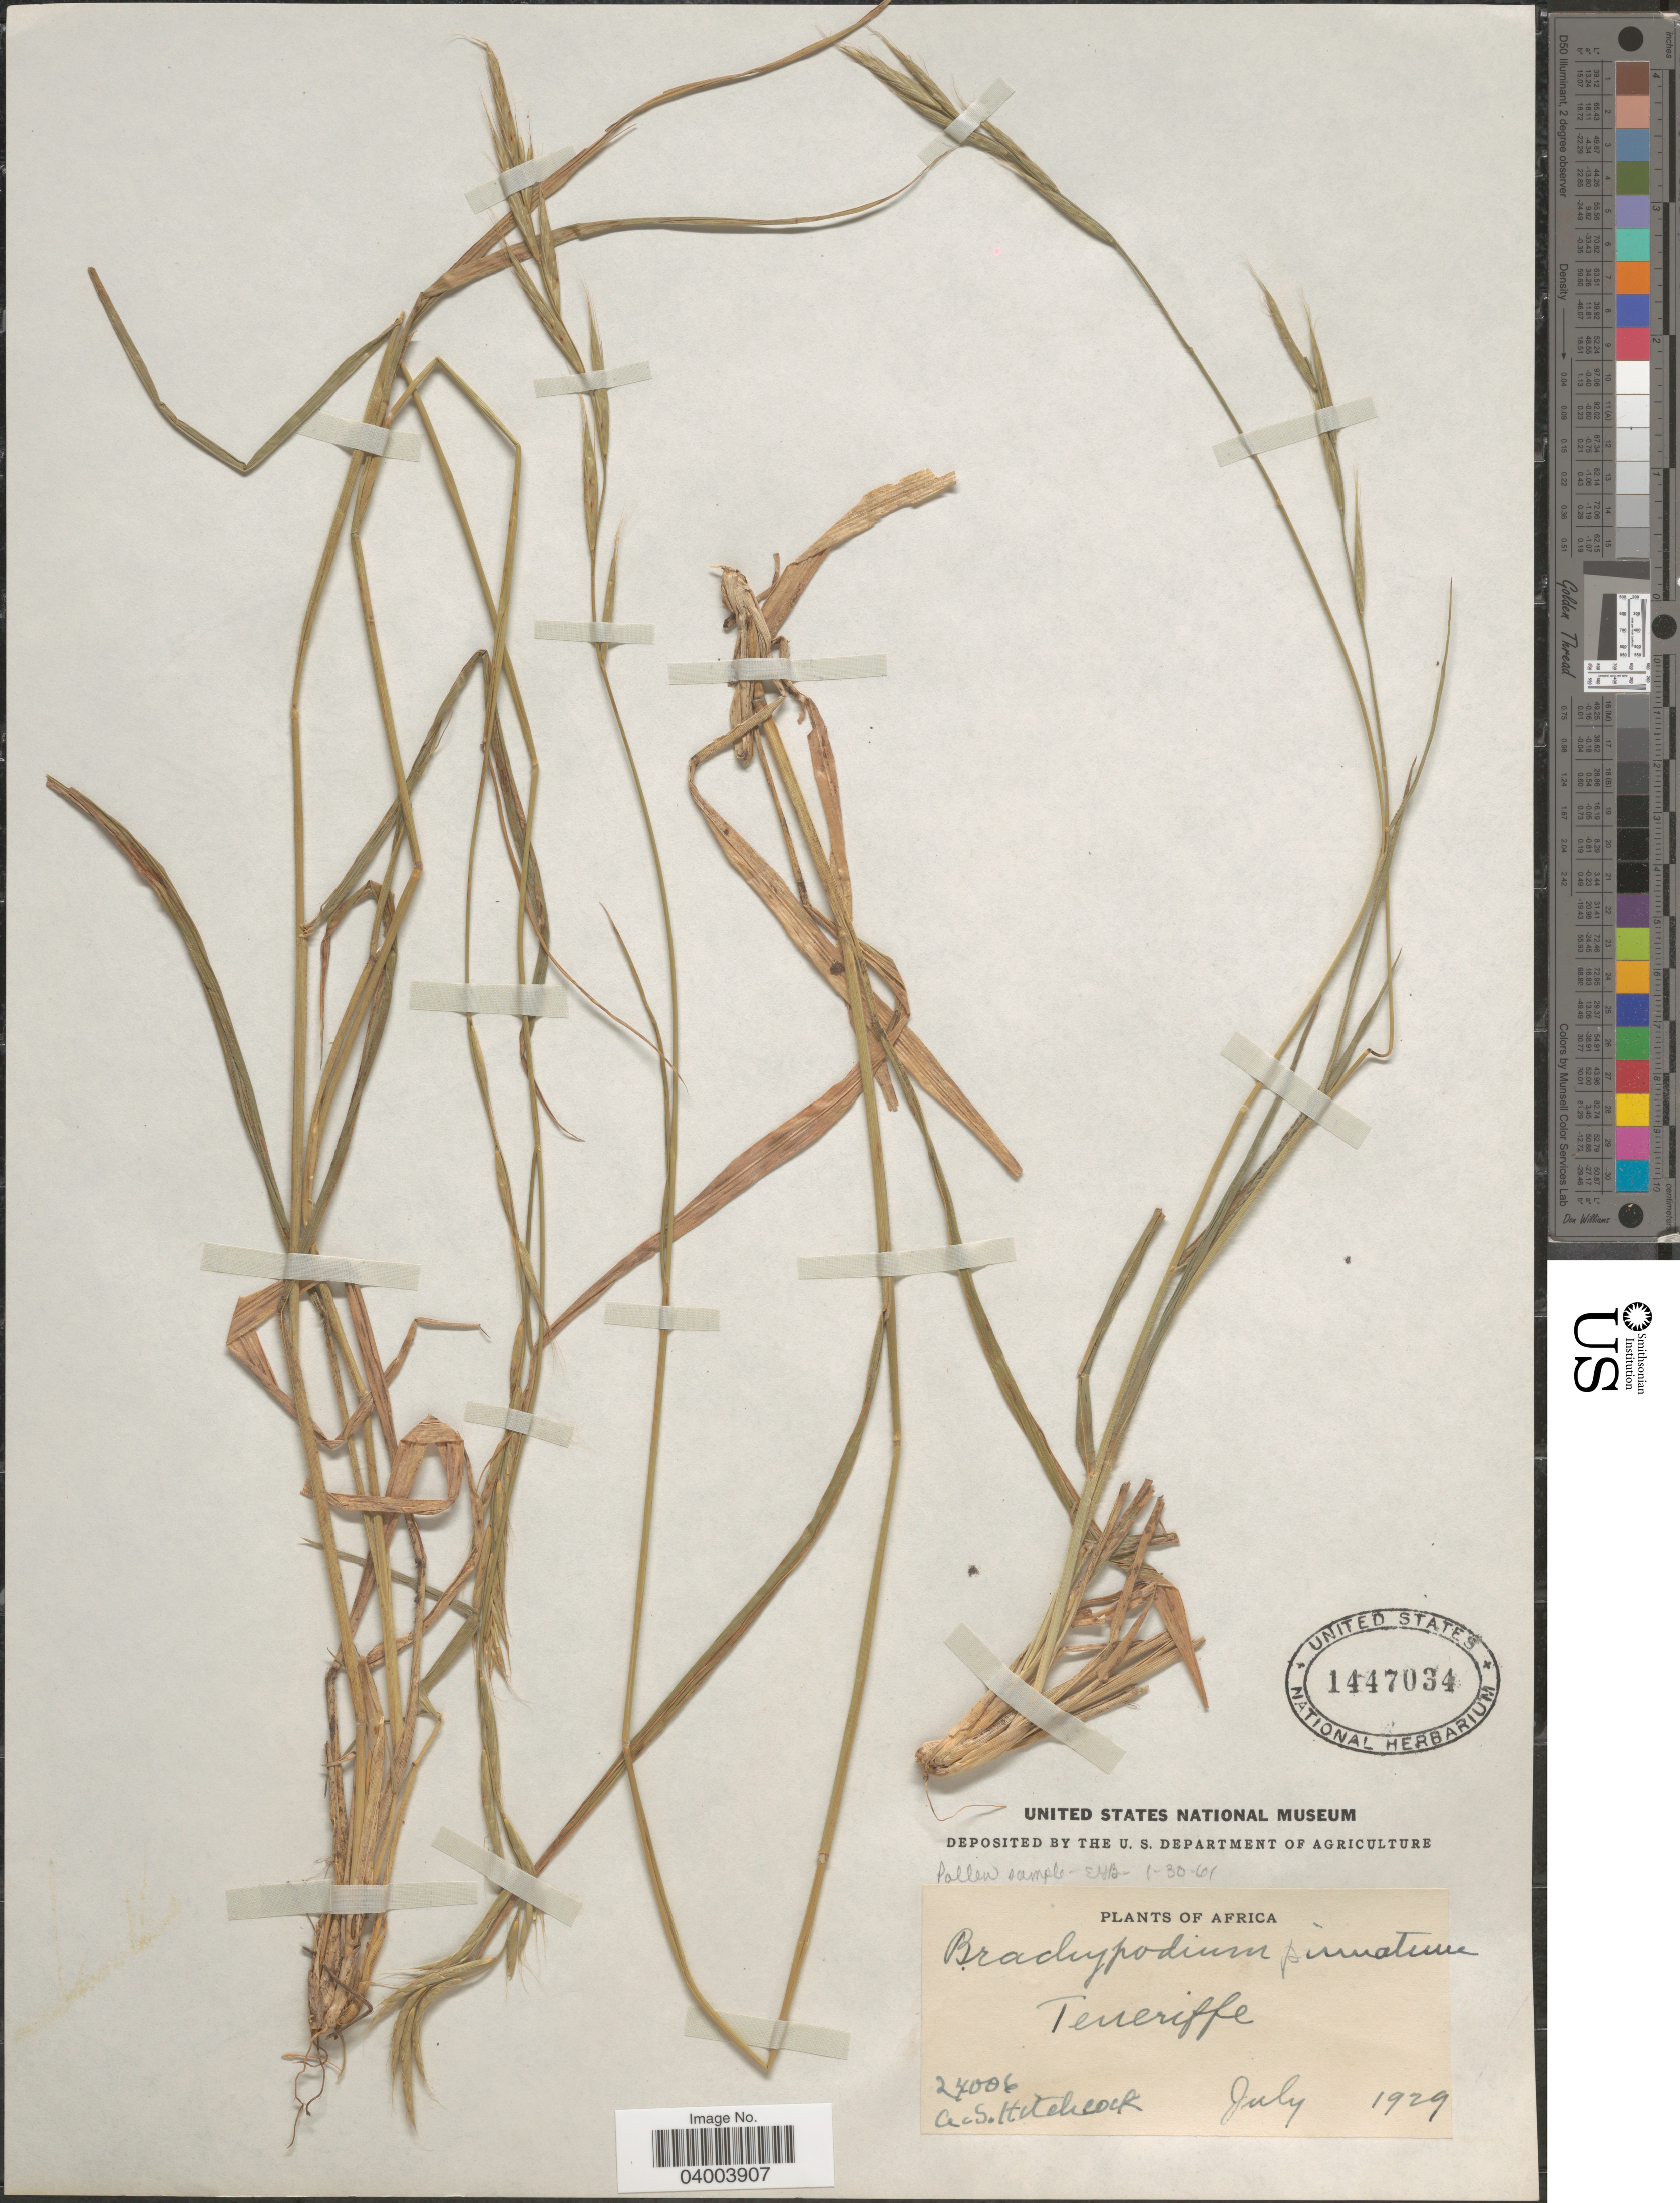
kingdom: Plantae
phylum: Tracheophyta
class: Liliopsida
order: Poales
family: Poaceae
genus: Brachypodium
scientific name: Brachypodium pinnatum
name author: (L.) P. Beauv.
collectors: A. S. Hitchcock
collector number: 24006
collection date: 1929-07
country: Spain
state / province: Canarias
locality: Africa. Teneriffe.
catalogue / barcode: US 1447034